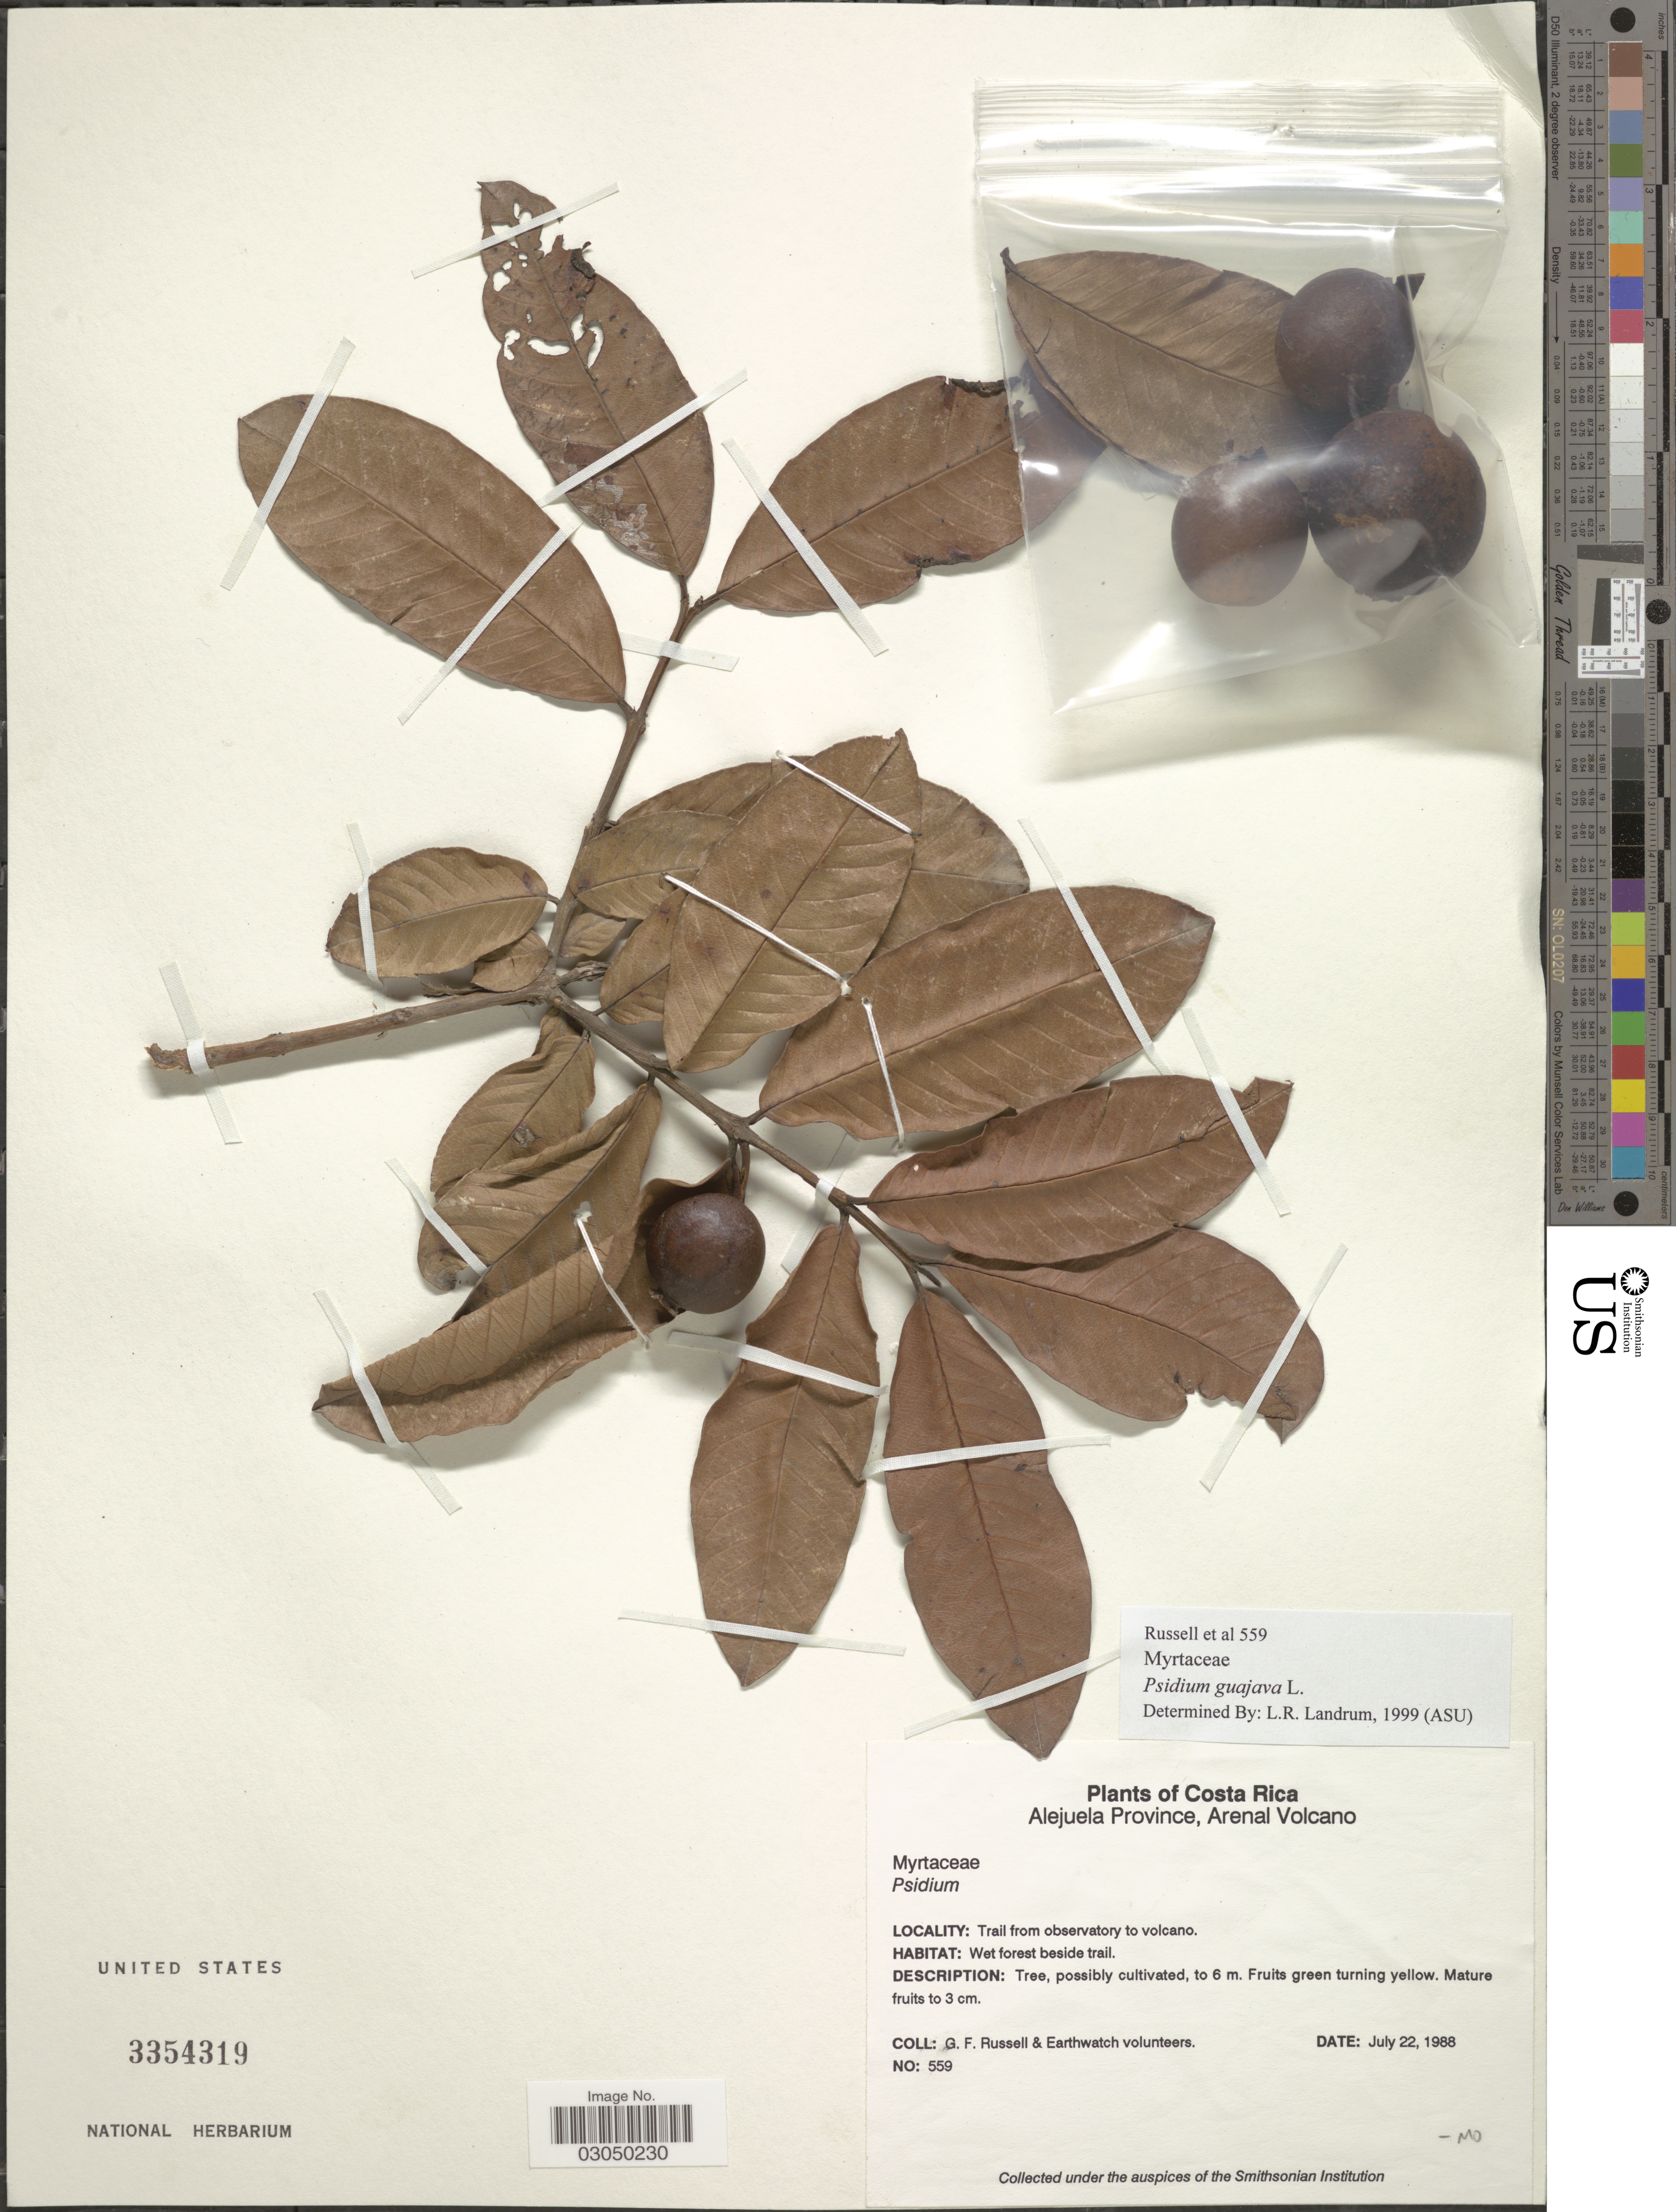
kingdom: Plantae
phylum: Tracheophyta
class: Magnoliopsida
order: Myrtales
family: Myrtaceae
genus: Psidium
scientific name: Psidium guajava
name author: L.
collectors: G. Russell & Earthwatch Volunteers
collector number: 559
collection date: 1988-07-22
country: Costa Rica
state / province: Alajuela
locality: Alejuela Province, Arenal Volcano. Trail from observatory to volcano.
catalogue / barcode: US 3354319